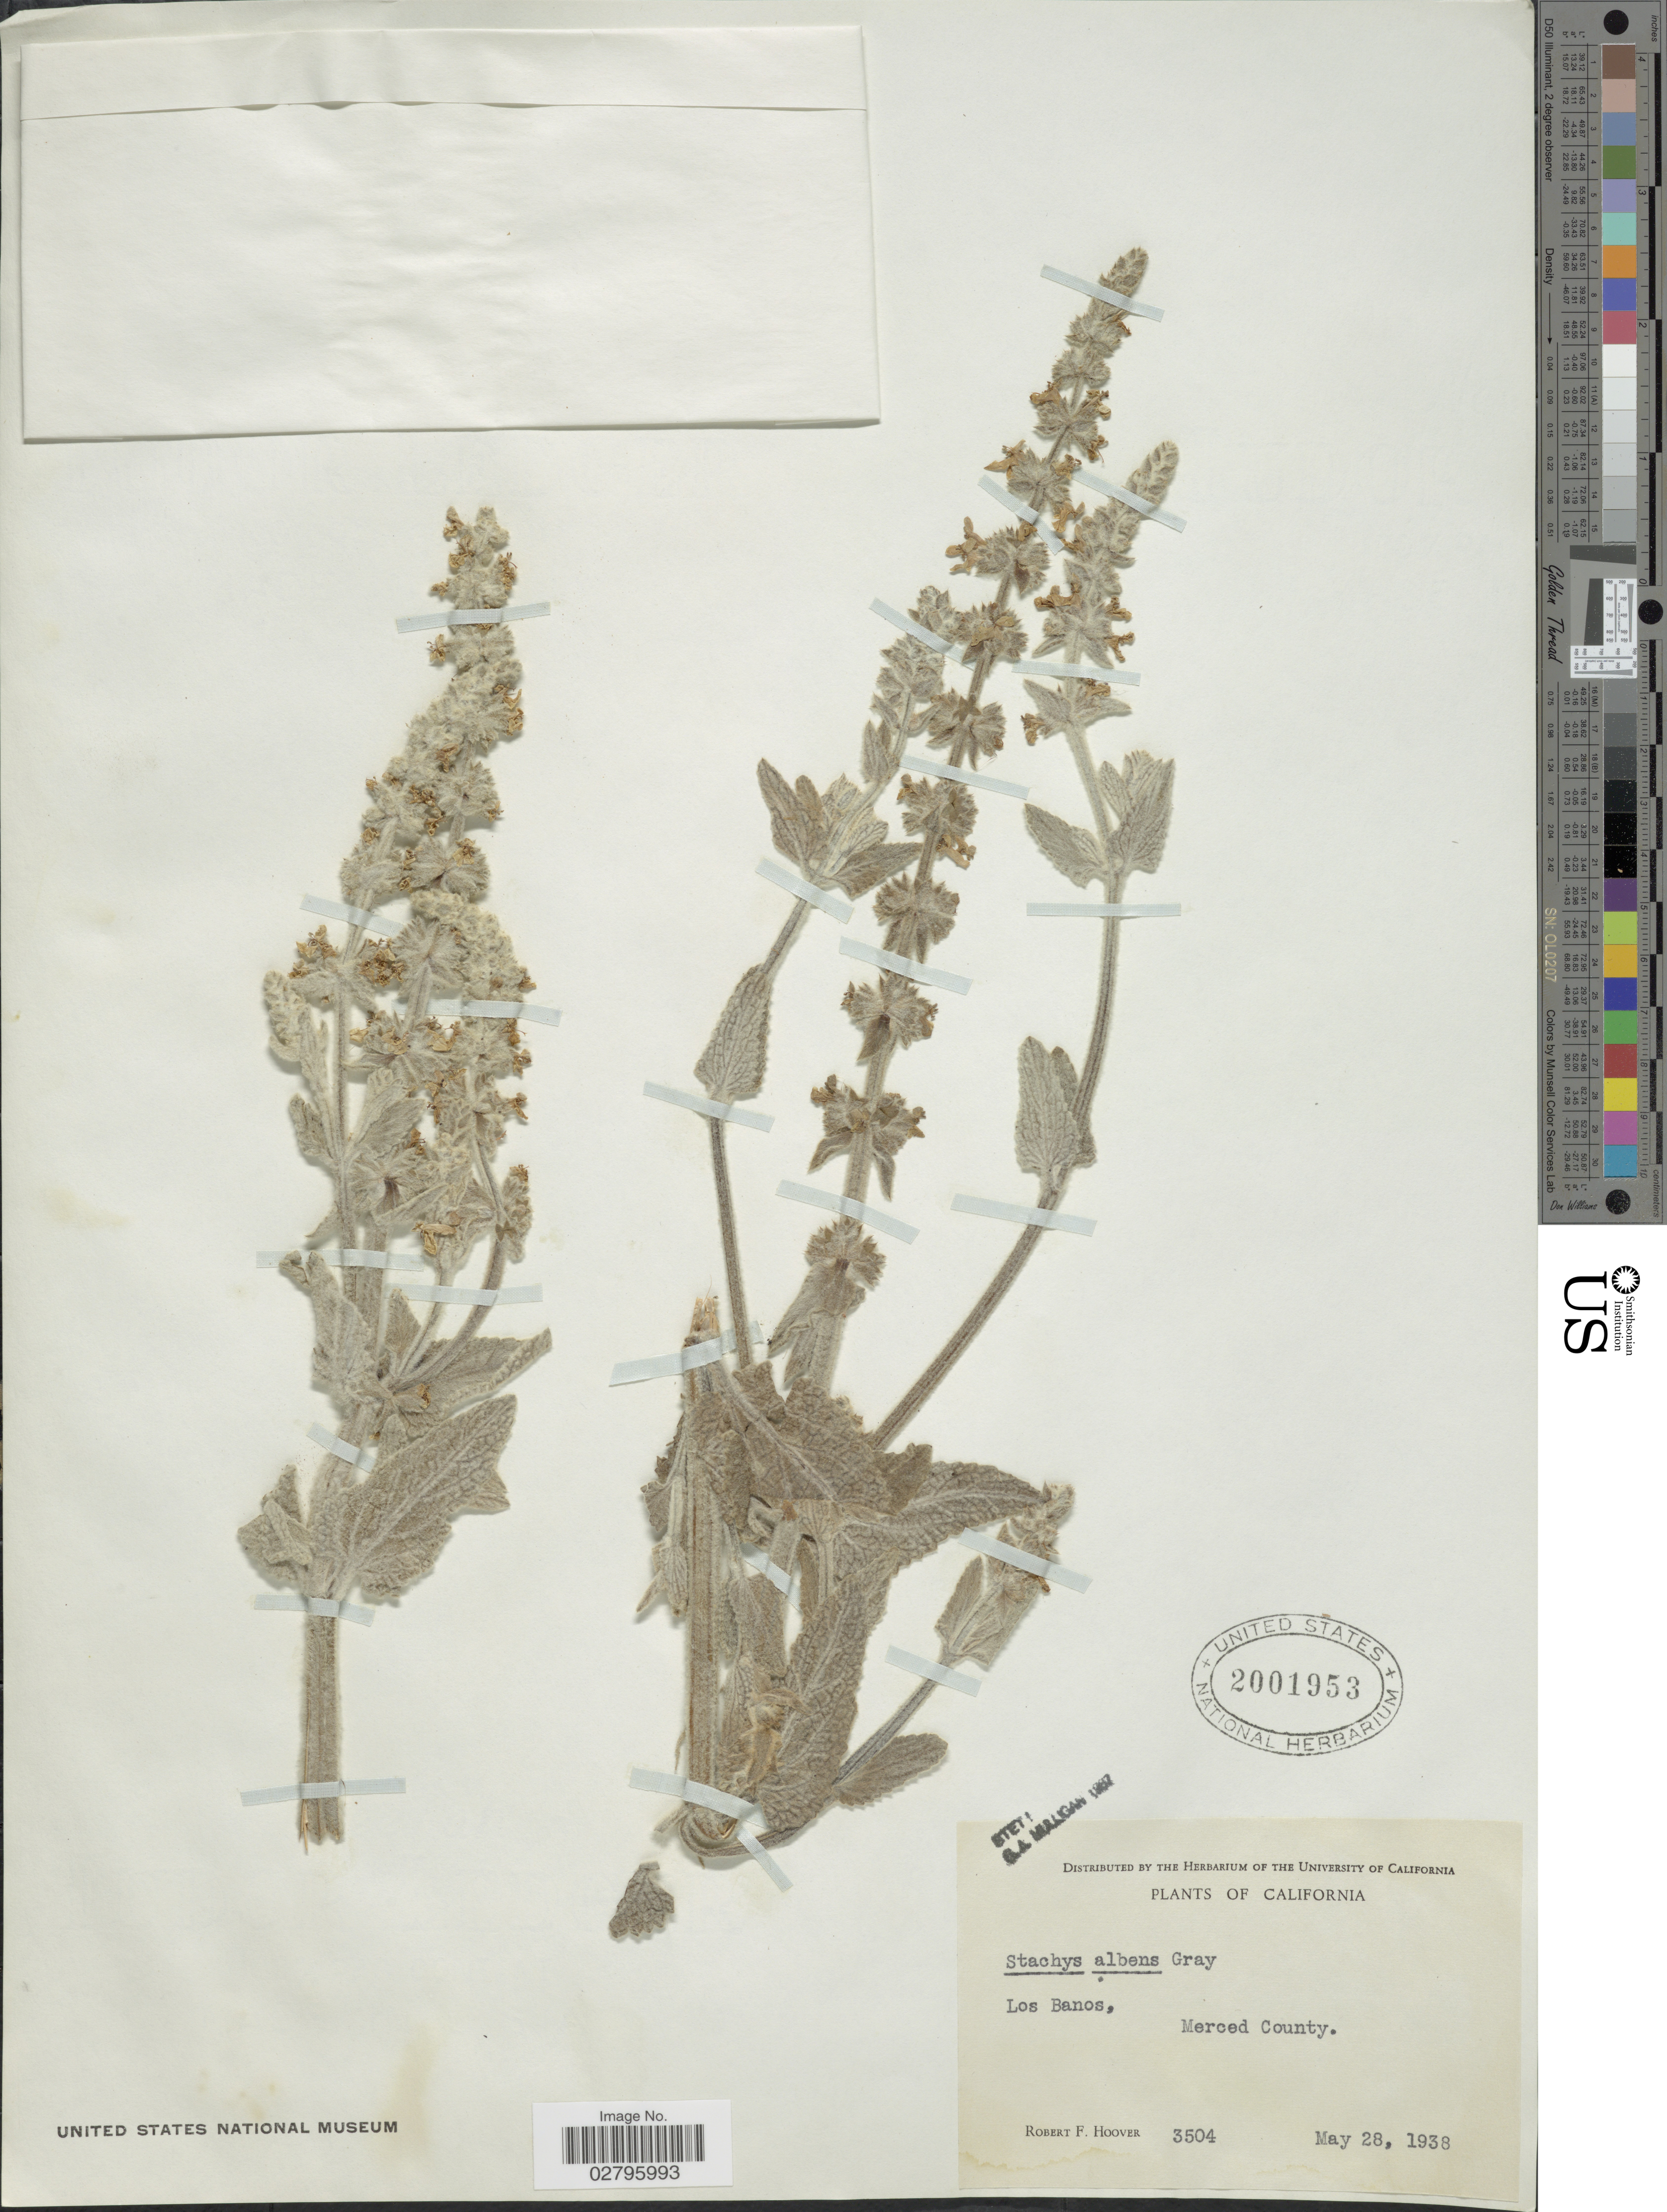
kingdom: Plantae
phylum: Tracheophyta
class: Magnoliopsida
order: Lamiales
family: Lamiaceae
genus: Stachys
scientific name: Stachys albens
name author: A. Gray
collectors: R. F. Hoover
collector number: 3504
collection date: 1938-05-28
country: United States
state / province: California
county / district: Merced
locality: Los Banos, Merced County.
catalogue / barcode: US 2001953